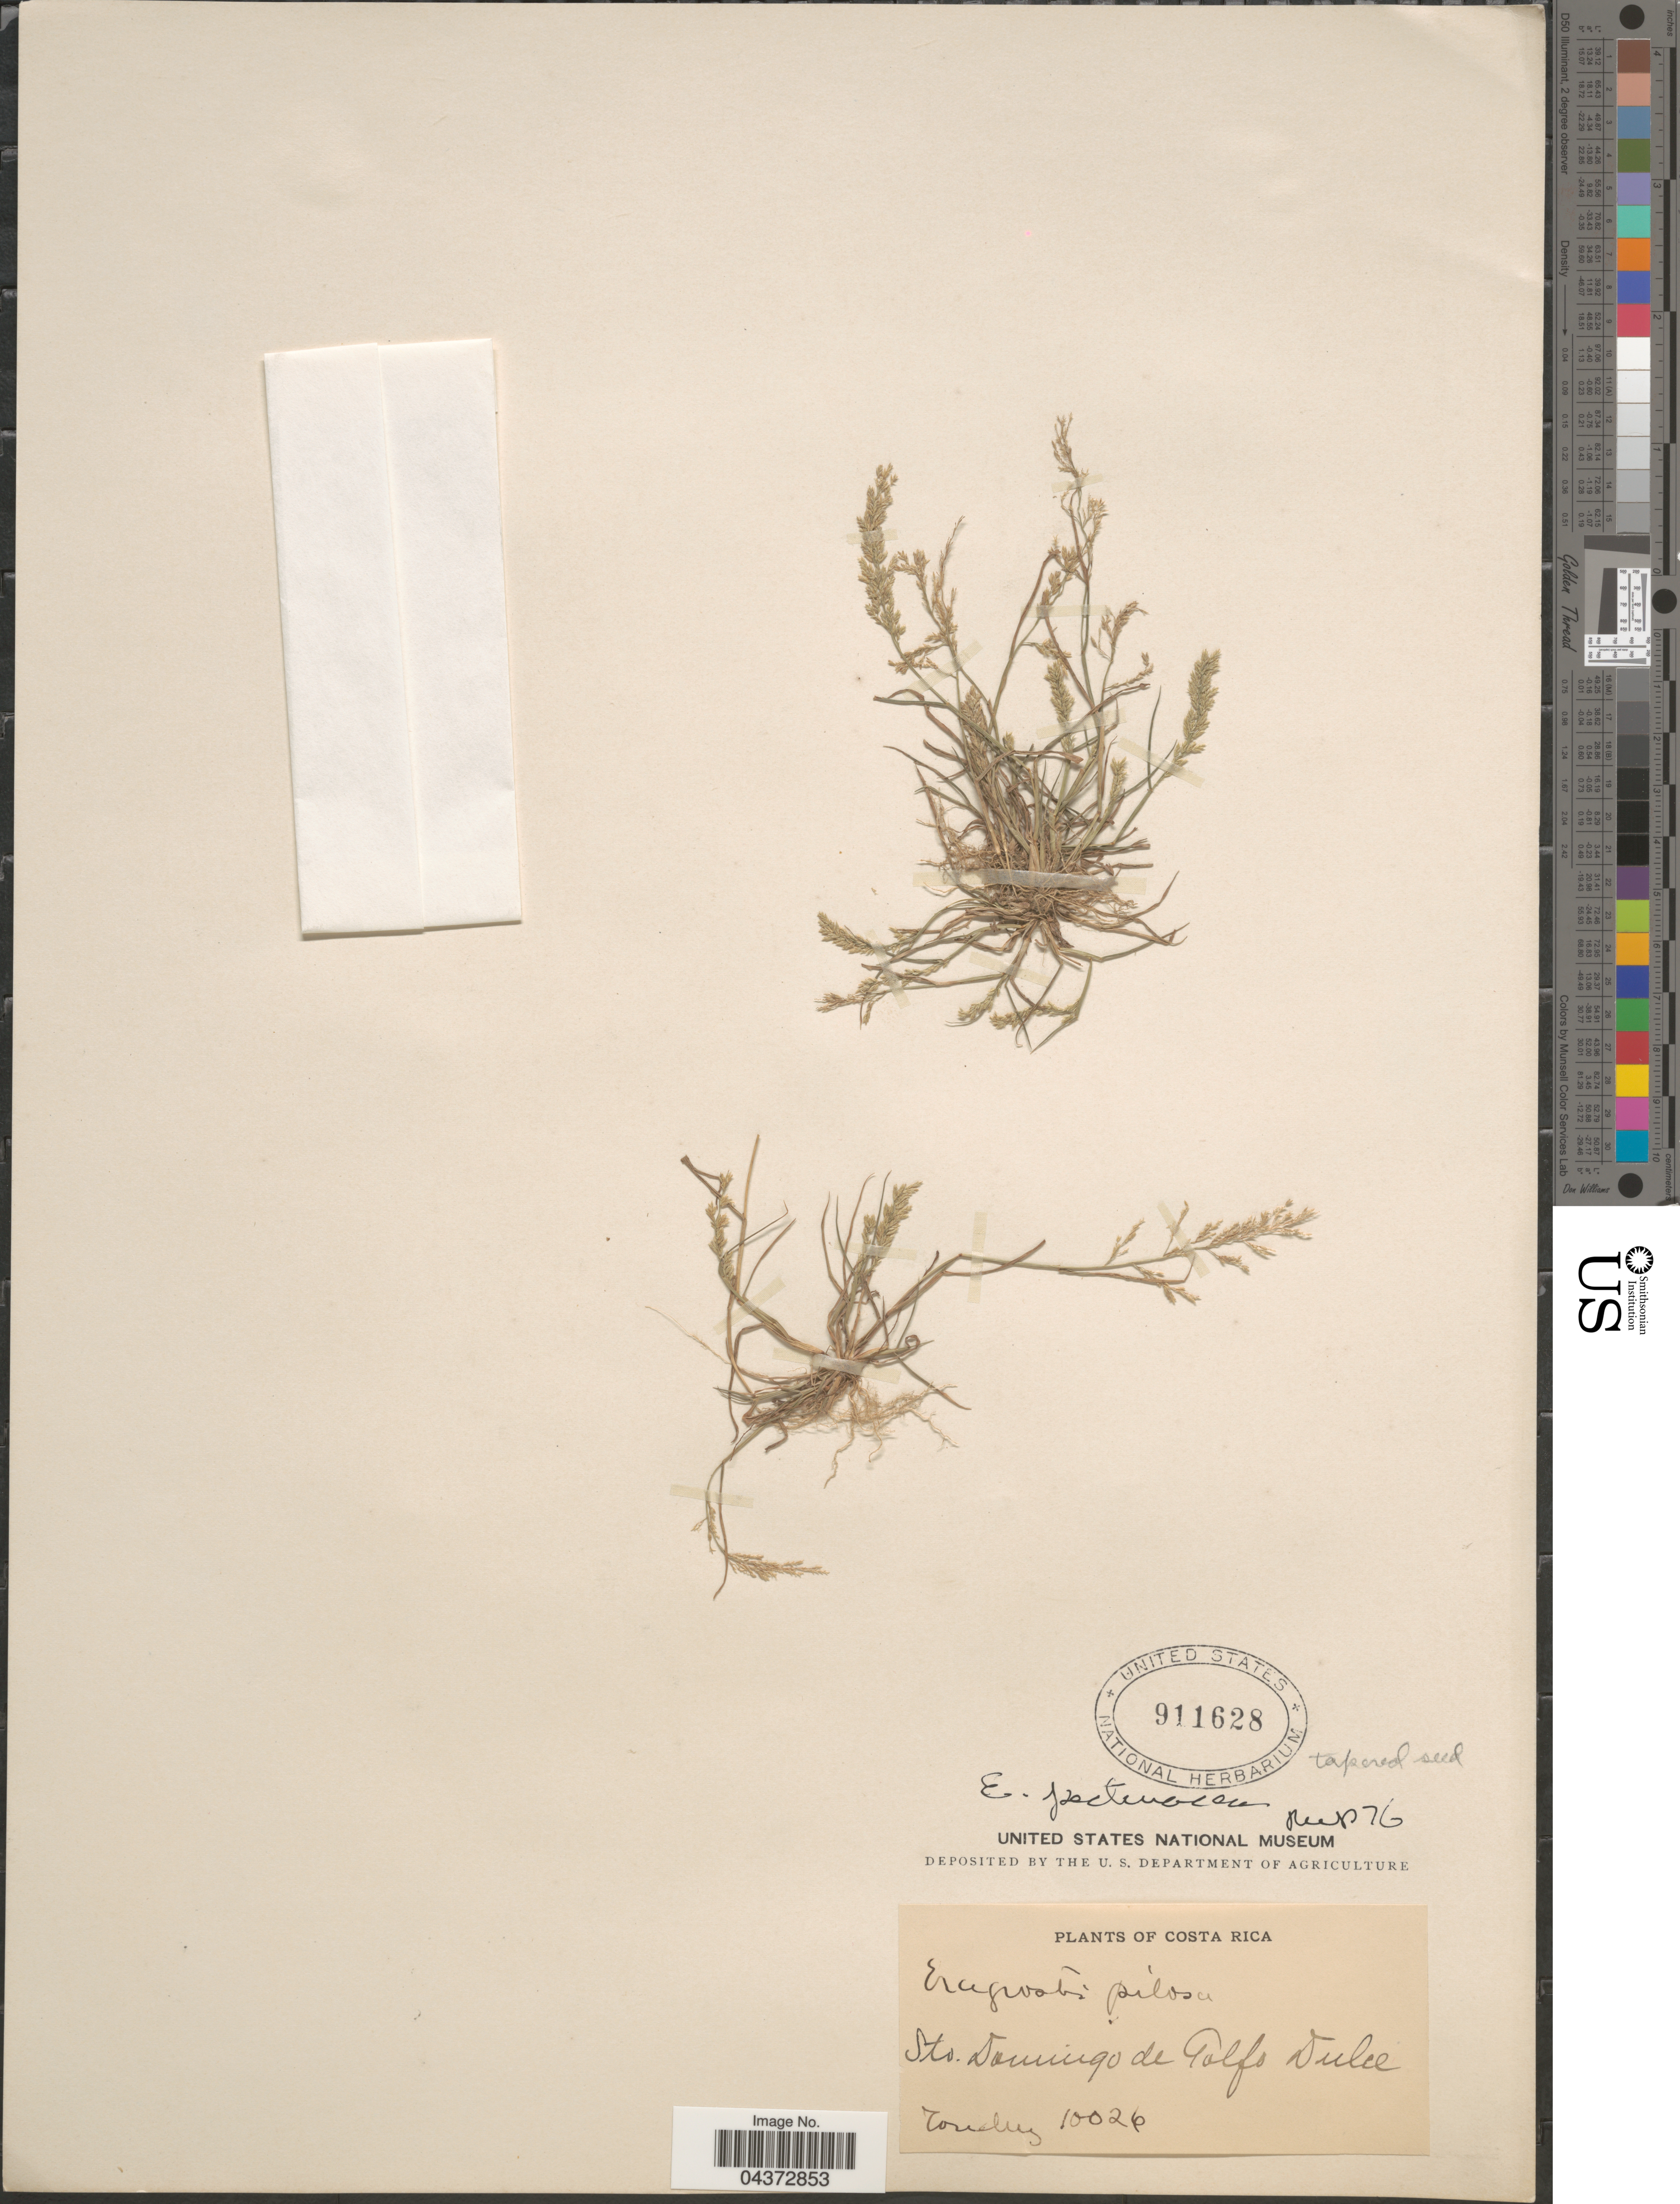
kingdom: Plantae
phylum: Tracheophyta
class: Liliopsida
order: Poales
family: Poaceae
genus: Eragrostis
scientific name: Eragrostis pectinacea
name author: (Michx.) Nees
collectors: Tonduz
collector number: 10026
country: Costa Rica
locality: Sto. Domingo de Golfo Dulce.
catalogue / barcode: US 911628